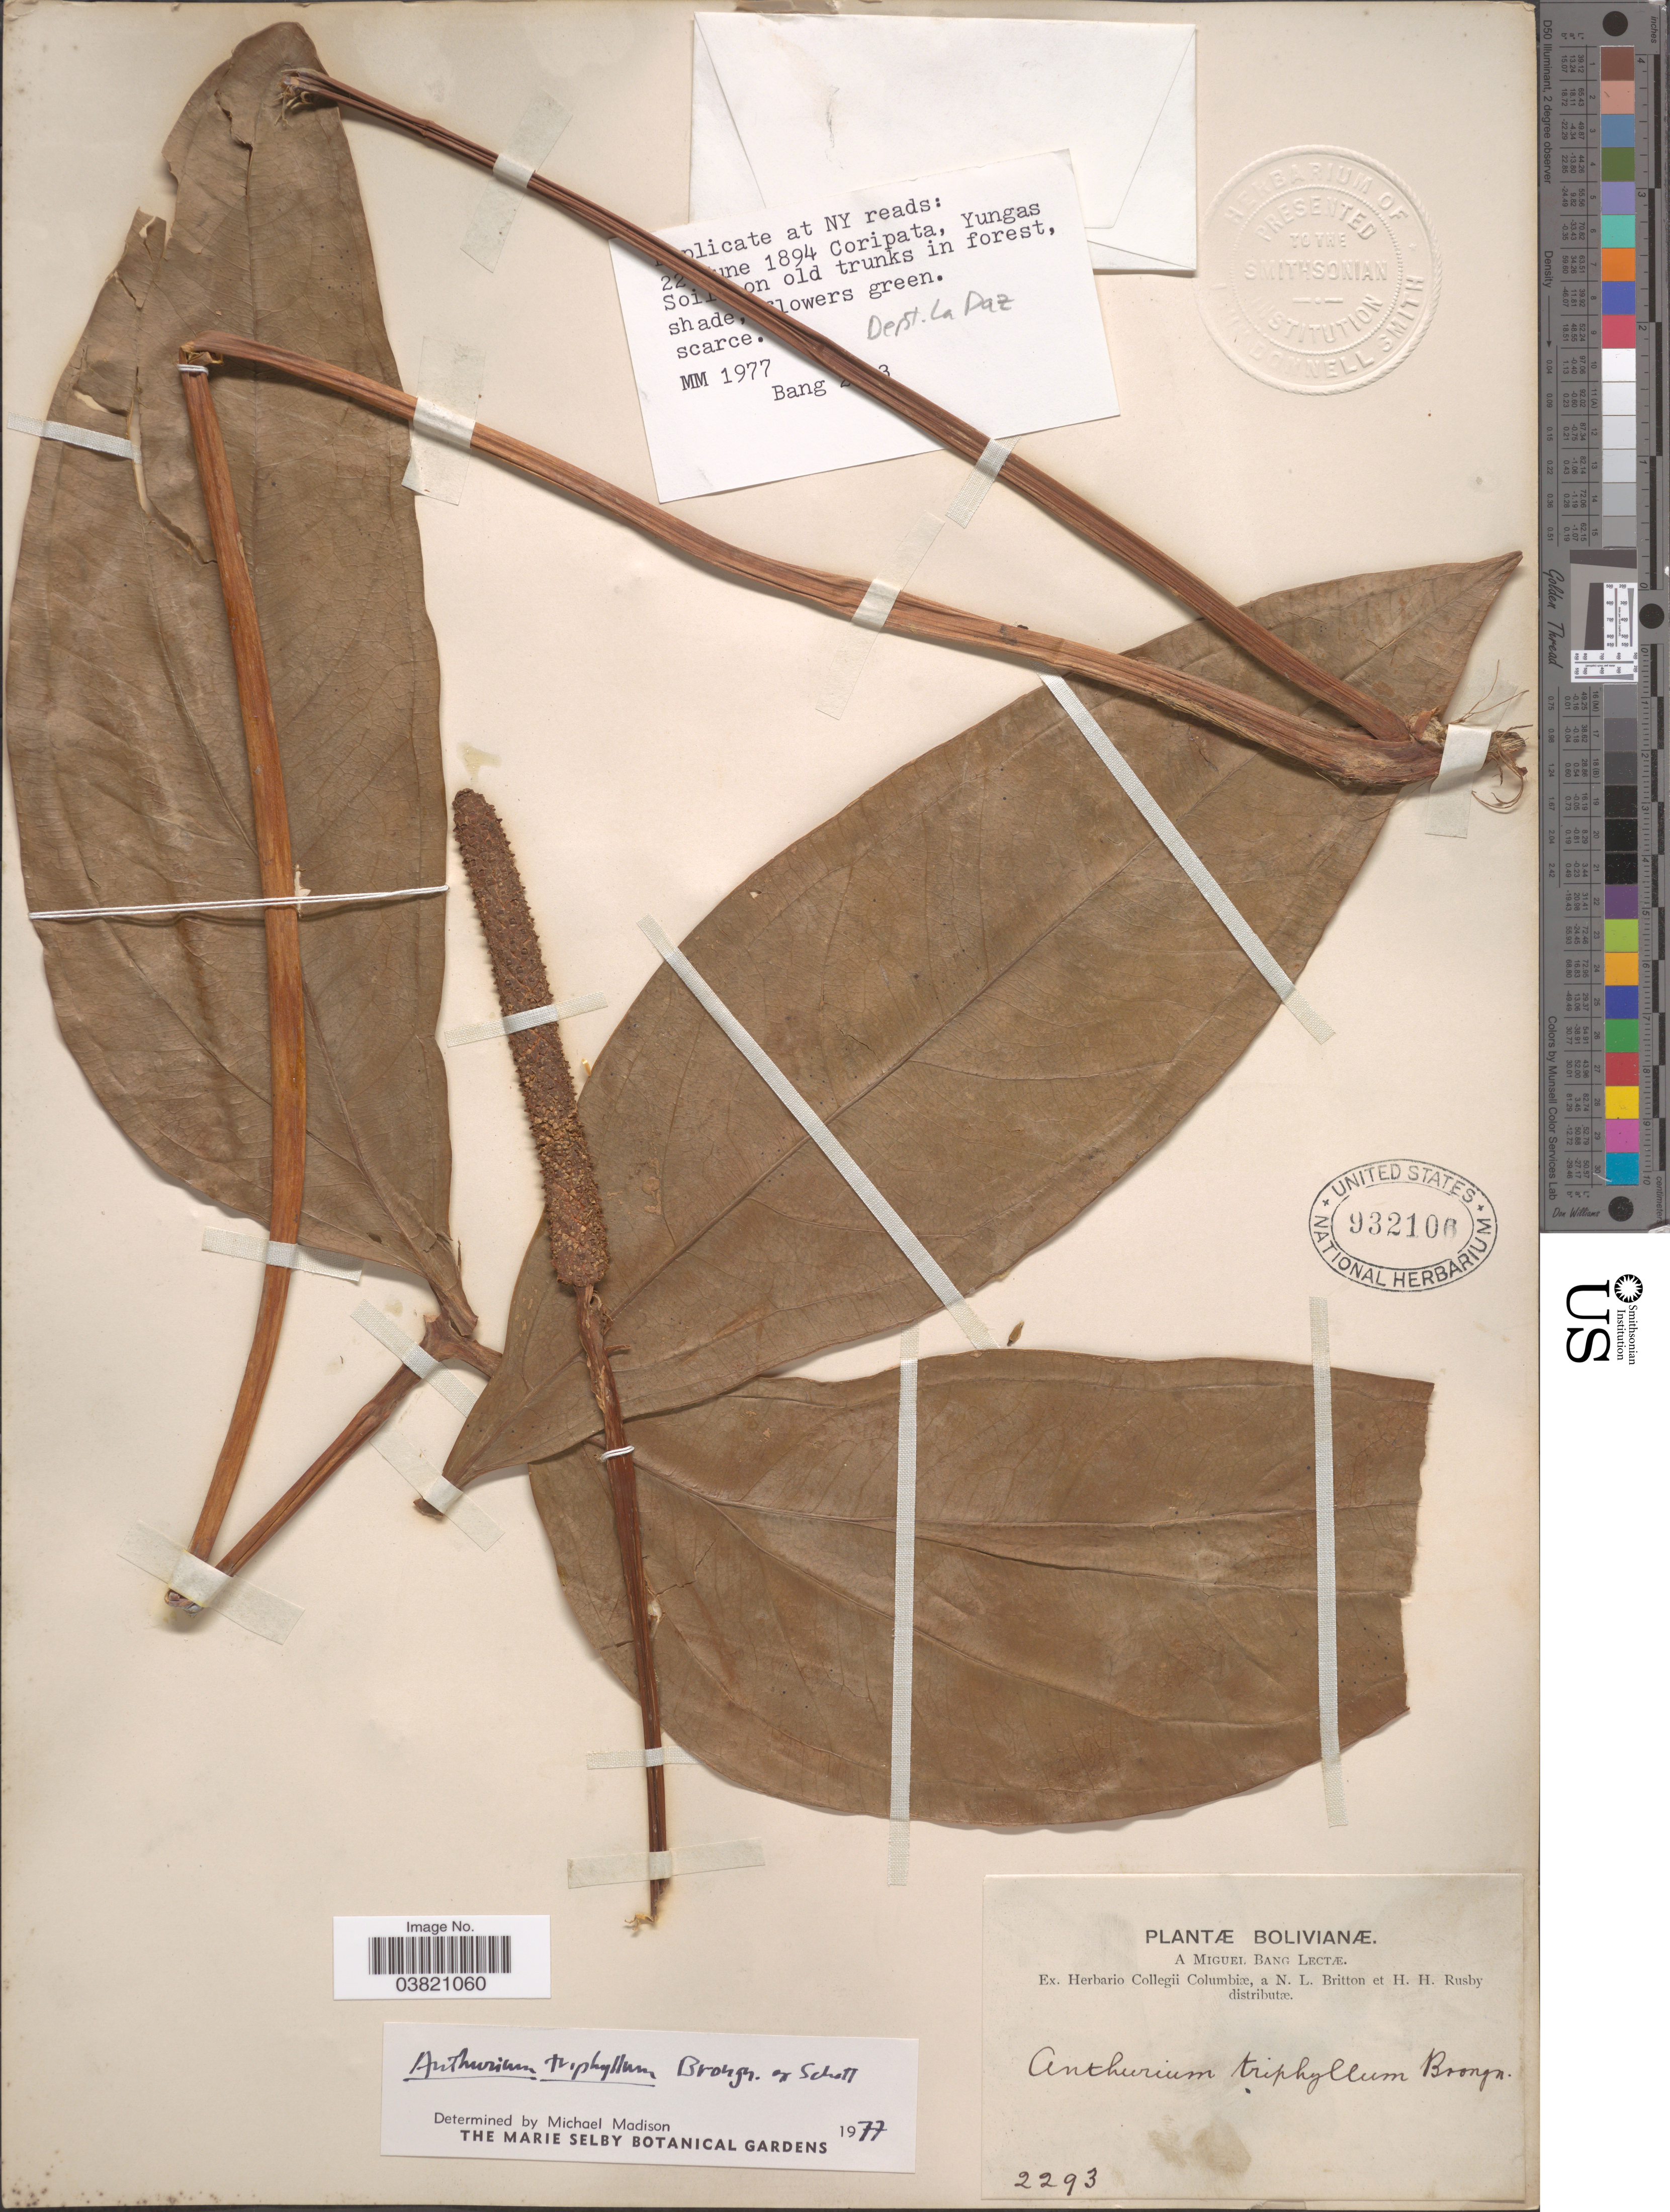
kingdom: Plantae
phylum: Tracheophyta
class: Liliopsida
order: Alismatales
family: Araceae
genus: Anthurium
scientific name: Anthurium triphyllum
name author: (Willd. ex Schult.) Brongn. ex Schott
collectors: M. Bang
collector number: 2293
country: Bolivia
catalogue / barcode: US 932106